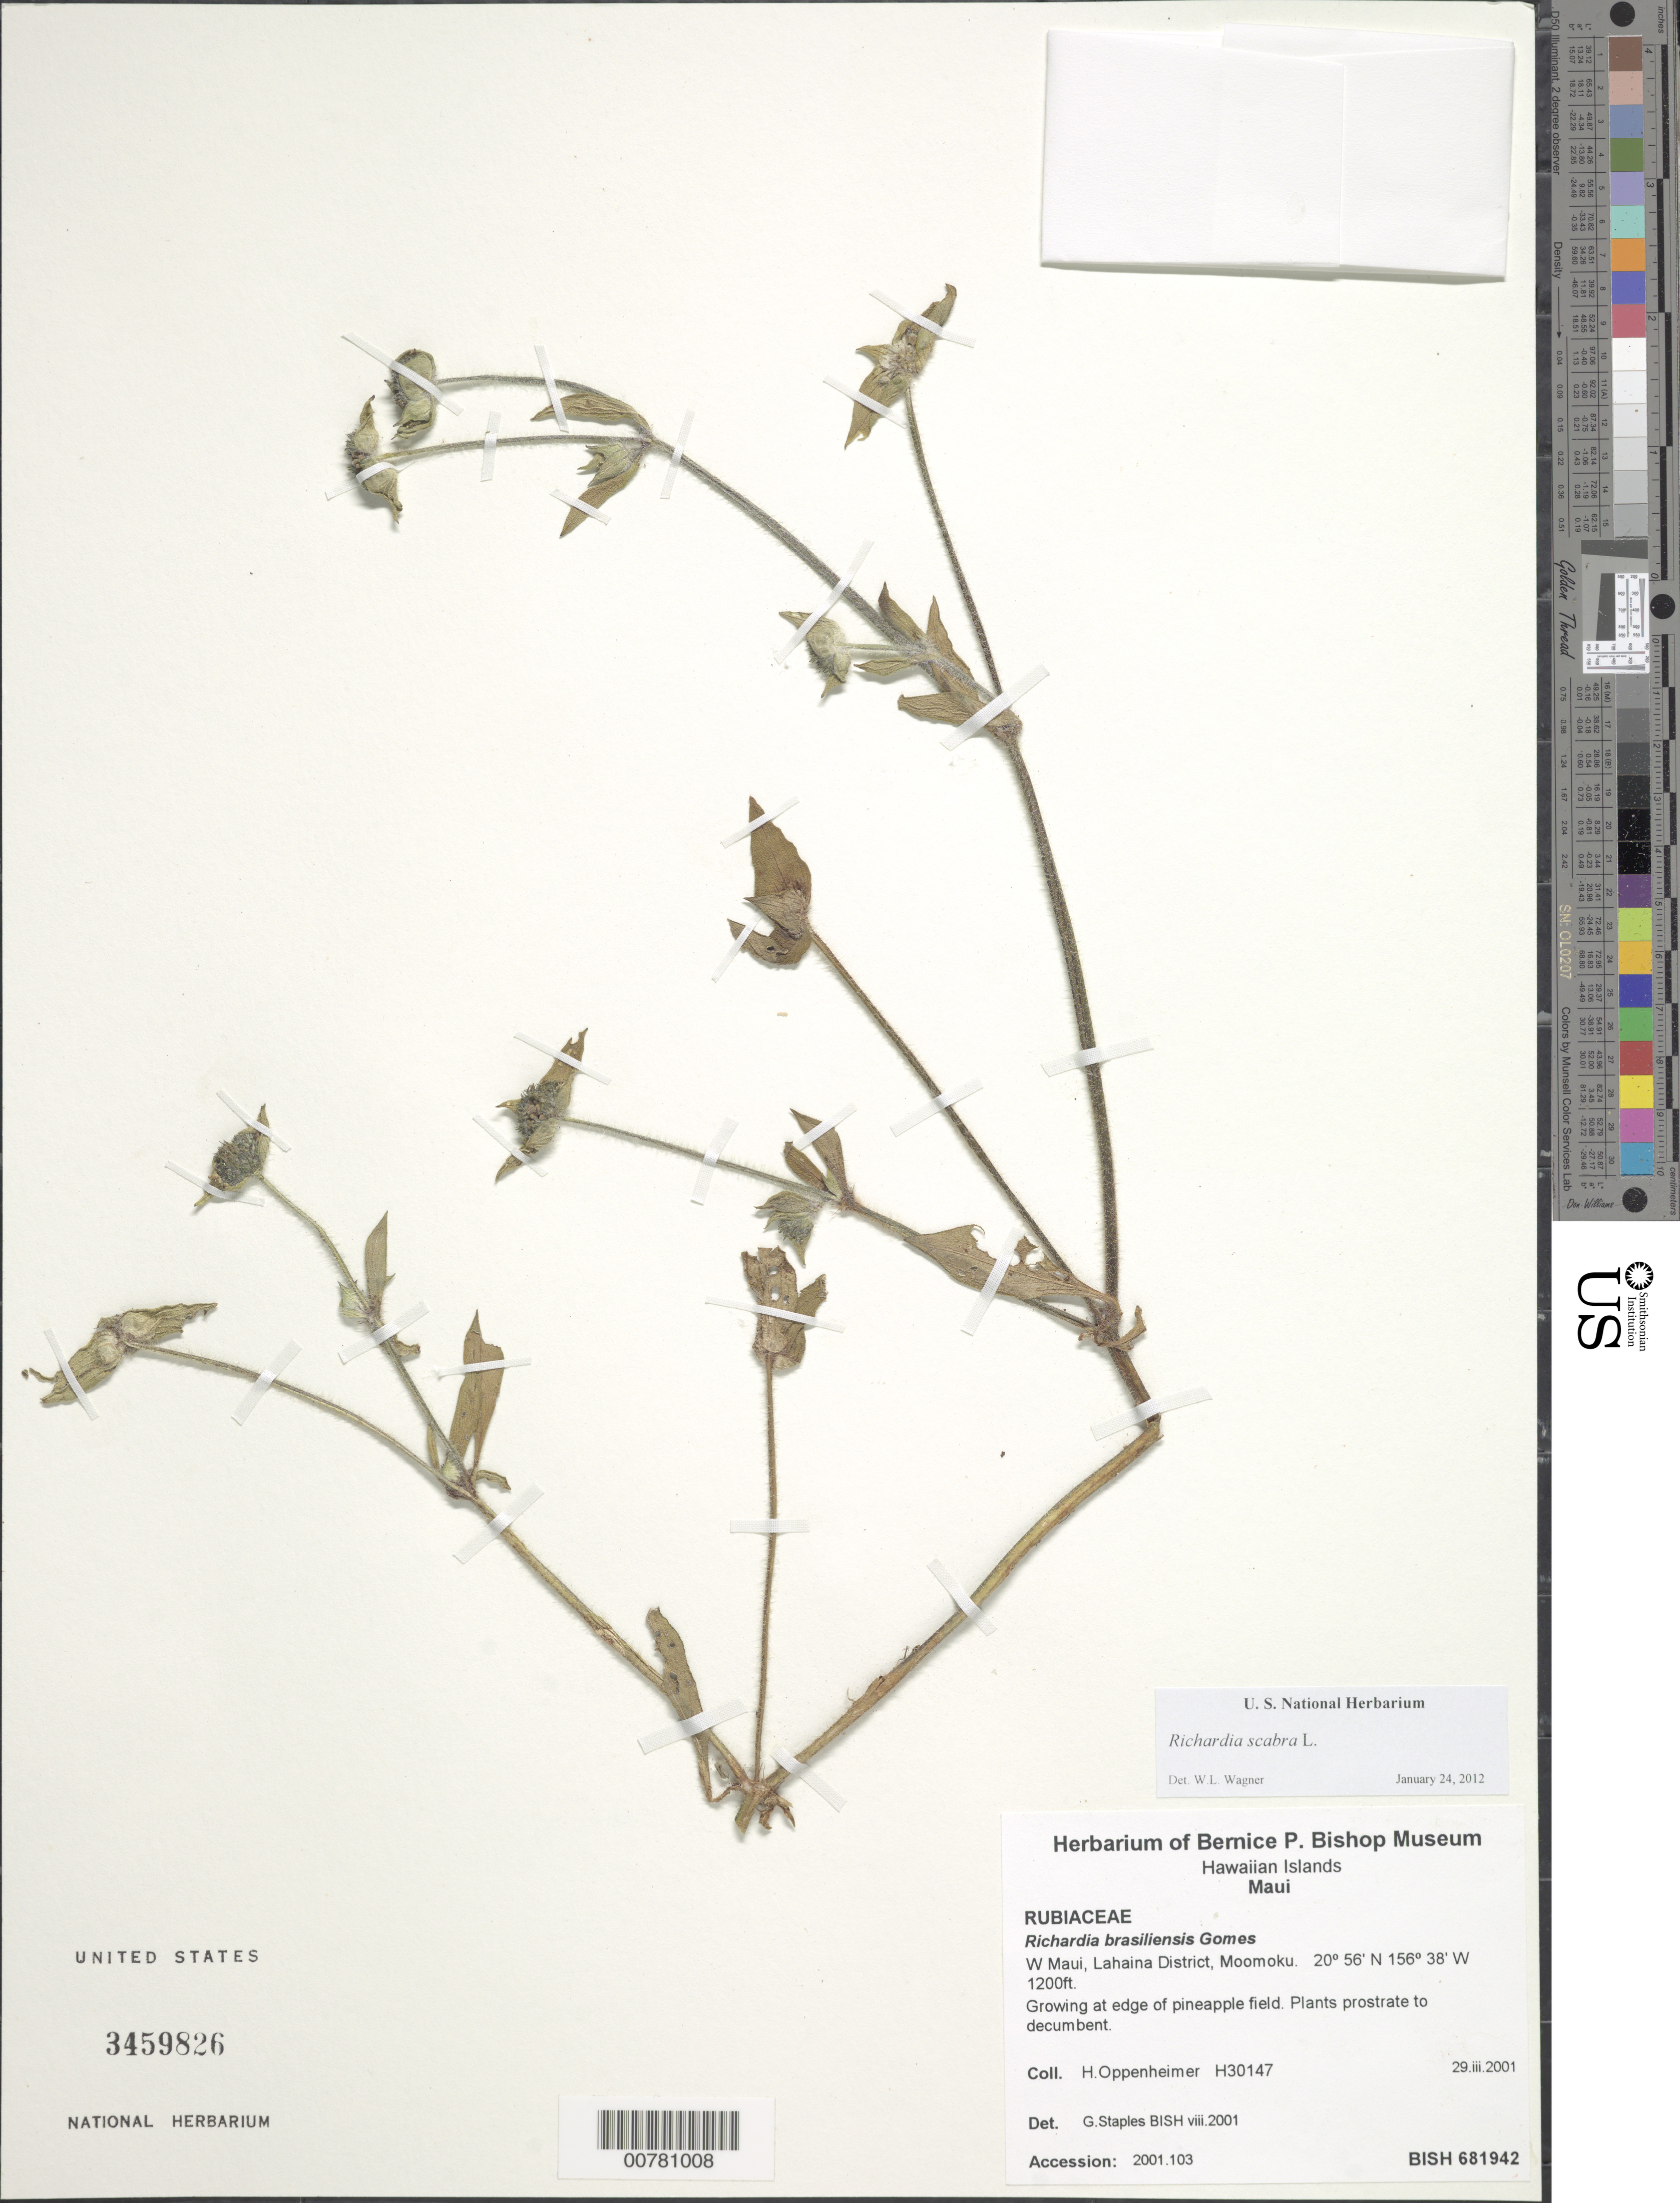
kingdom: Plantae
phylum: Tracheophyta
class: Magnoliopsida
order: Gentianales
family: Rubiaceae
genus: Richardia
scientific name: Richardia scabra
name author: L.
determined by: Wagner, W. L., (BOT), Smithsonian Institution - National Museum of Natural History (UNITED STATES)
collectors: H. L. Oppenheimer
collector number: H30147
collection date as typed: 29 Mar 2001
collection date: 2001-03-29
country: United States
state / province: Hawaii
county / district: Maui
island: Maui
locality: W. Maui, Lahaina District, Moomoku.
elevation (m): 366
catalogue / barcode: US 3459826